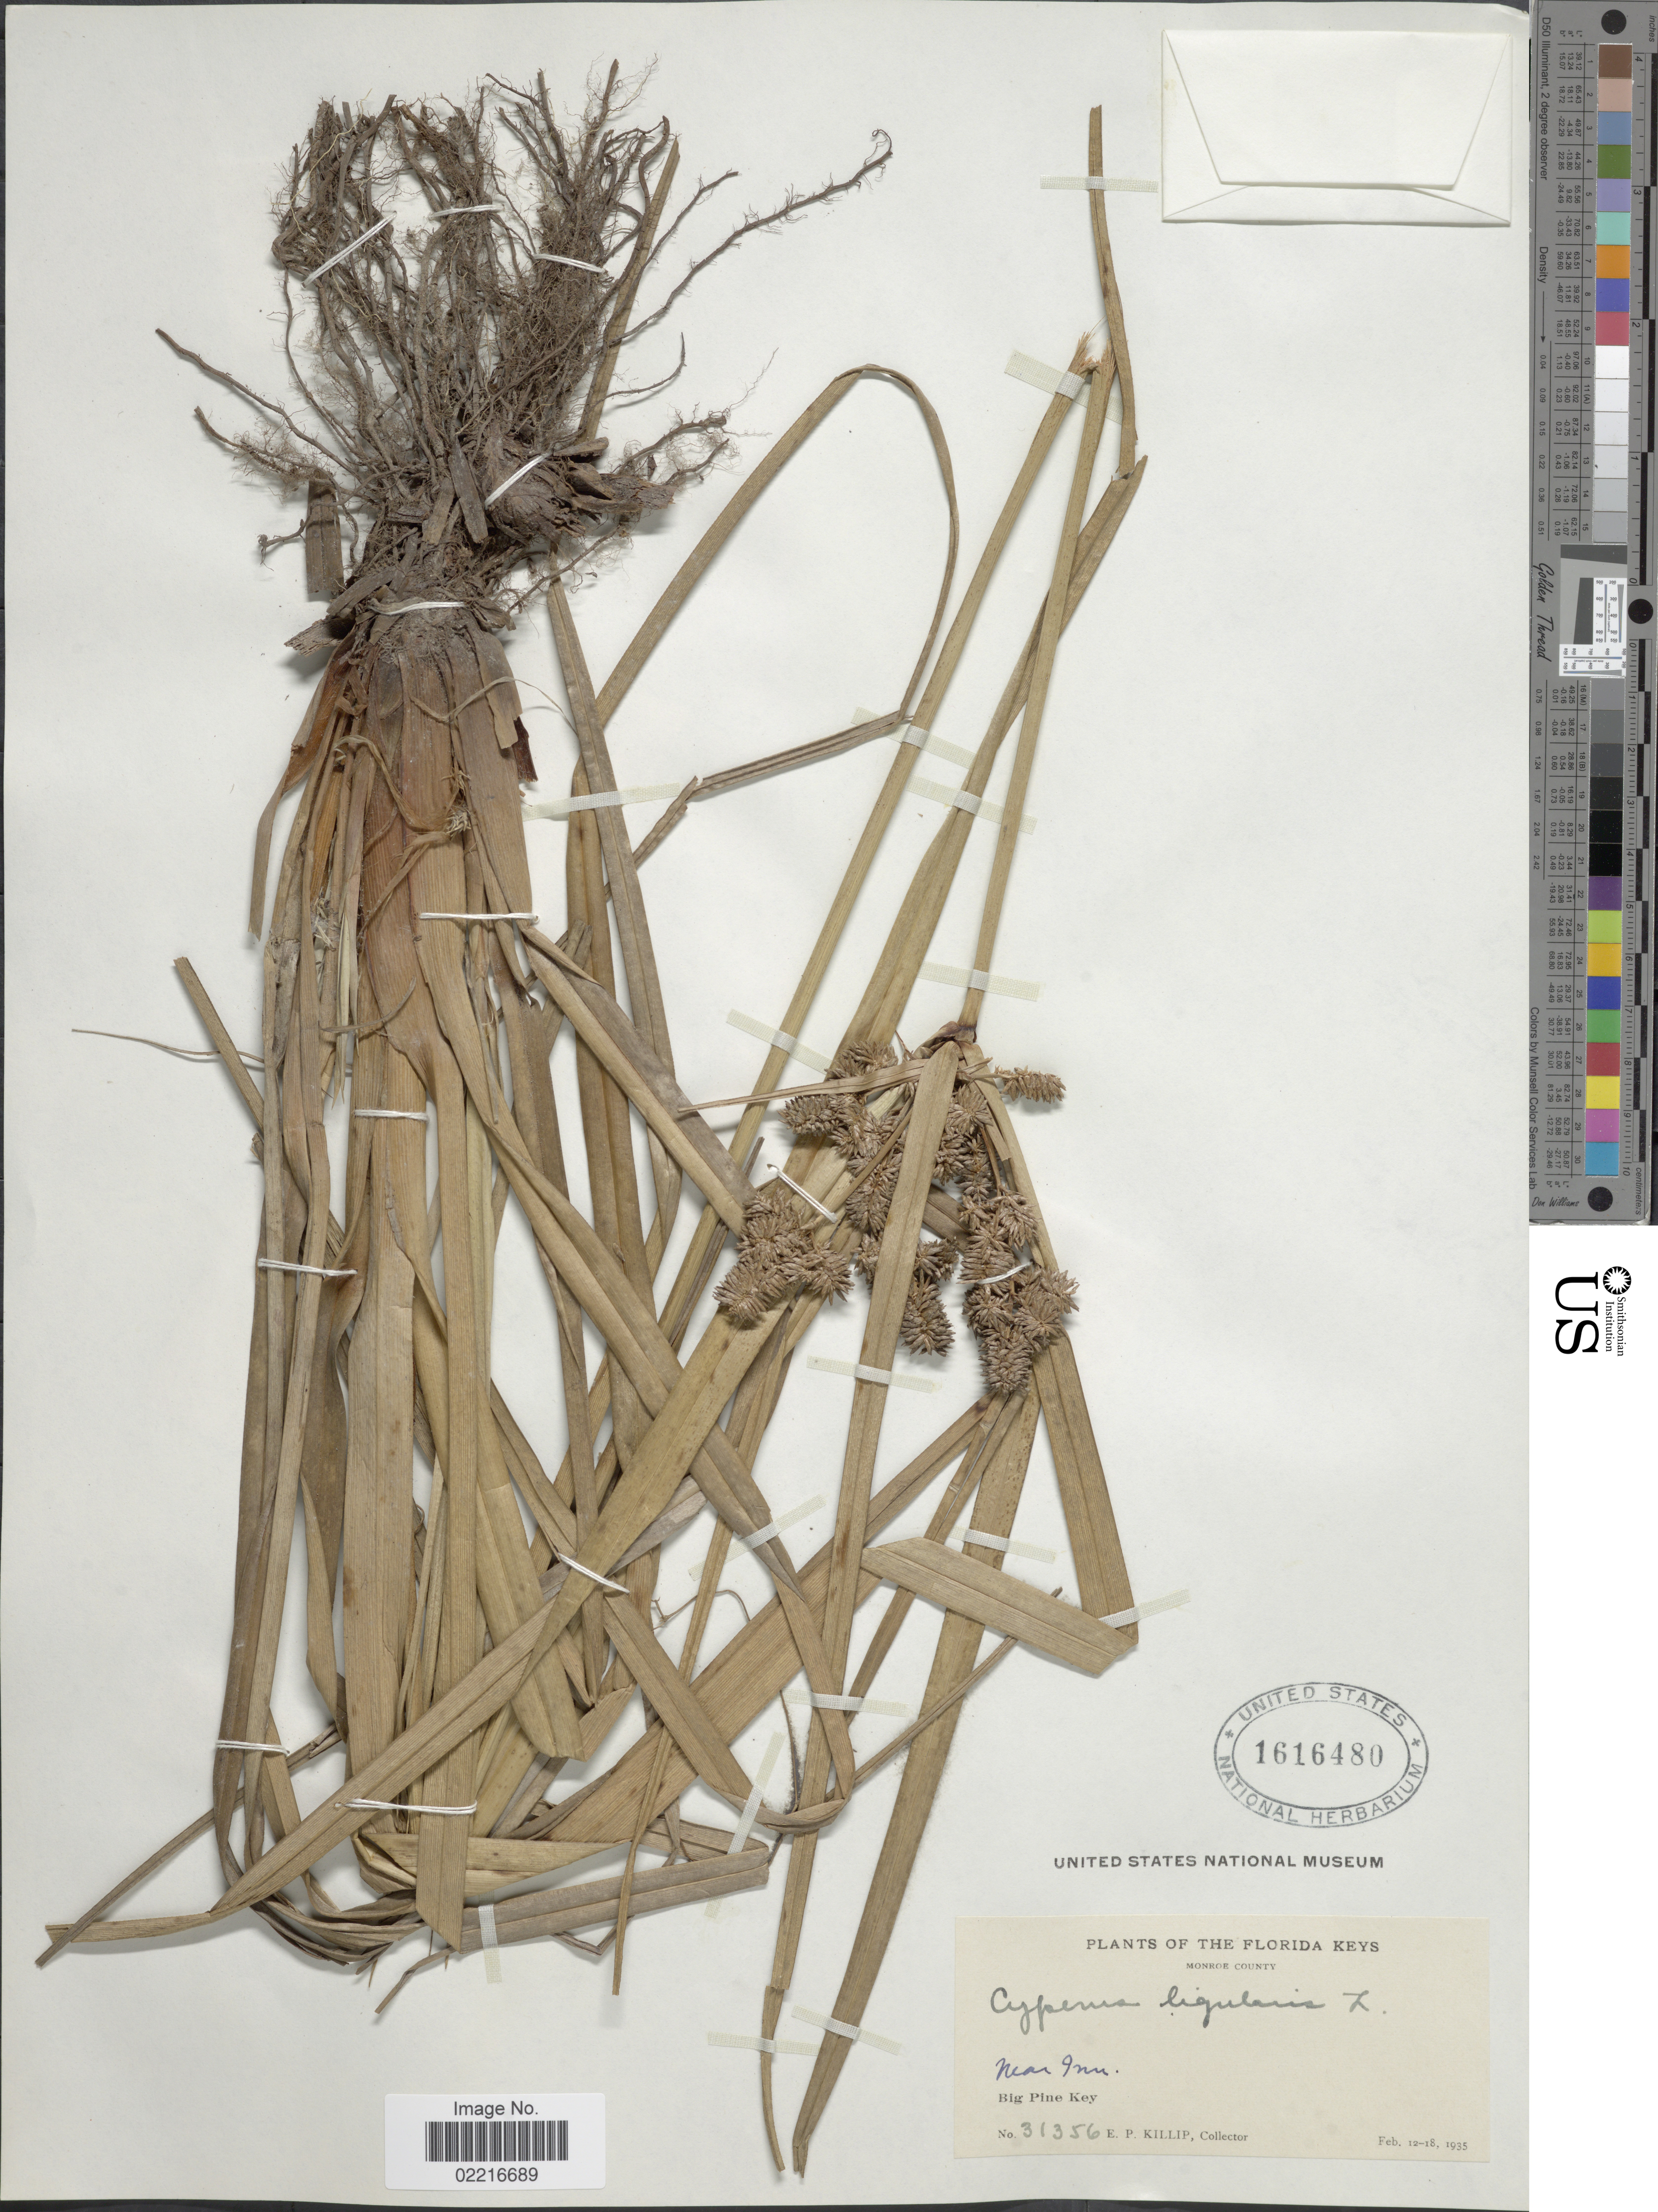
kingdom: Plantae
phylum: Tracheophyta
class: Liliopsida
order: Poales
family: Cyperaceae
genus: Cyperus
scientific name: Cyperus ligularis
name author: L.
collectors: E. P. Killip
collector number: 31356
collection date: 1935-02-12/1935-02-18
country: United States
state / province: Florida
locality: Monroe County, Near Inn, Big Pine Key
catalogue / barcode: US 1616480